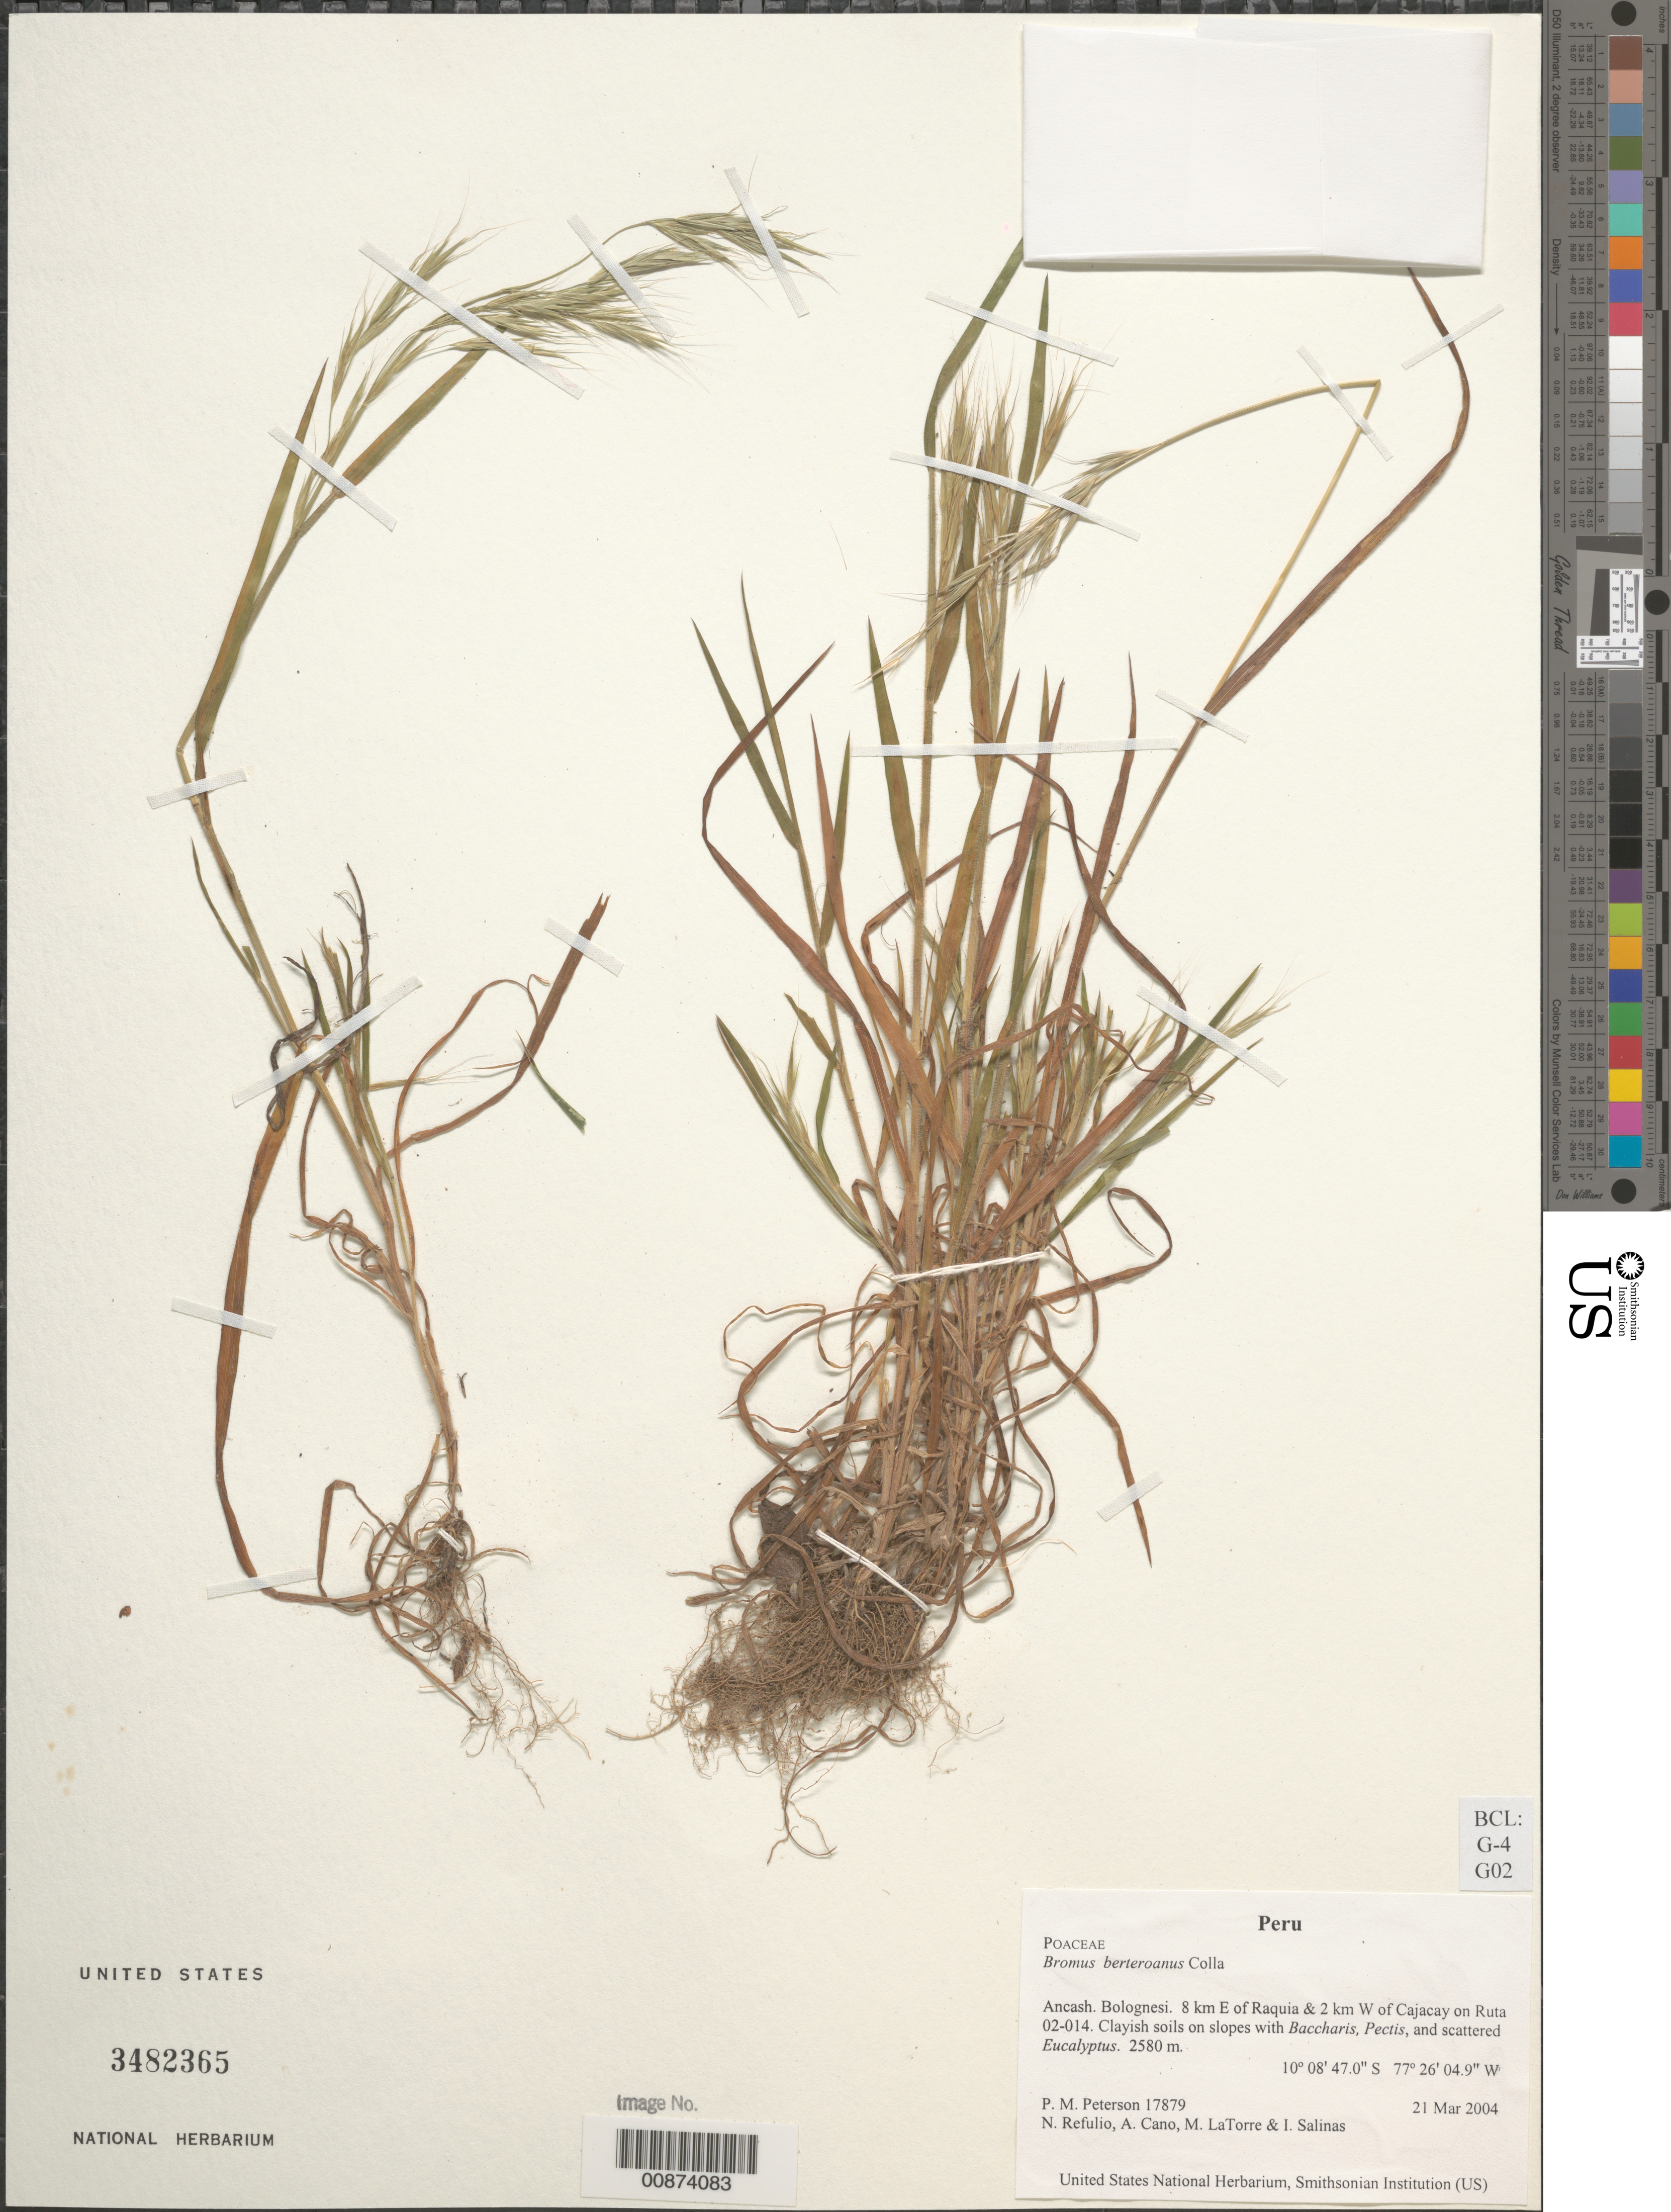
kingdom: Plantae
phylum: Tracheophyta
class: Liliopsida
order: Poales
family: Poaceae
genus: Bromus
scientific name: Bromus berteroanus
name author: Colla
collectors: P. M. Peterson, N. Refulio-Rodríguez, A. Cano, M. Torre & I. Salinas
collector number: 17879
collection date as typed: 21 Mar 2004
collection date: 2004-03-21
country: Peru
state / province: Ancash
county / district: Bolognesi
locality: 8 km E of Raquia & 2 km W of Cajacay on Ruta 02-014. Clayish soils on slopes with Baccharis, Pectis, and scattered Eucalyptus.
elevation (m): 2580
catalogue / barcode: US 3482365